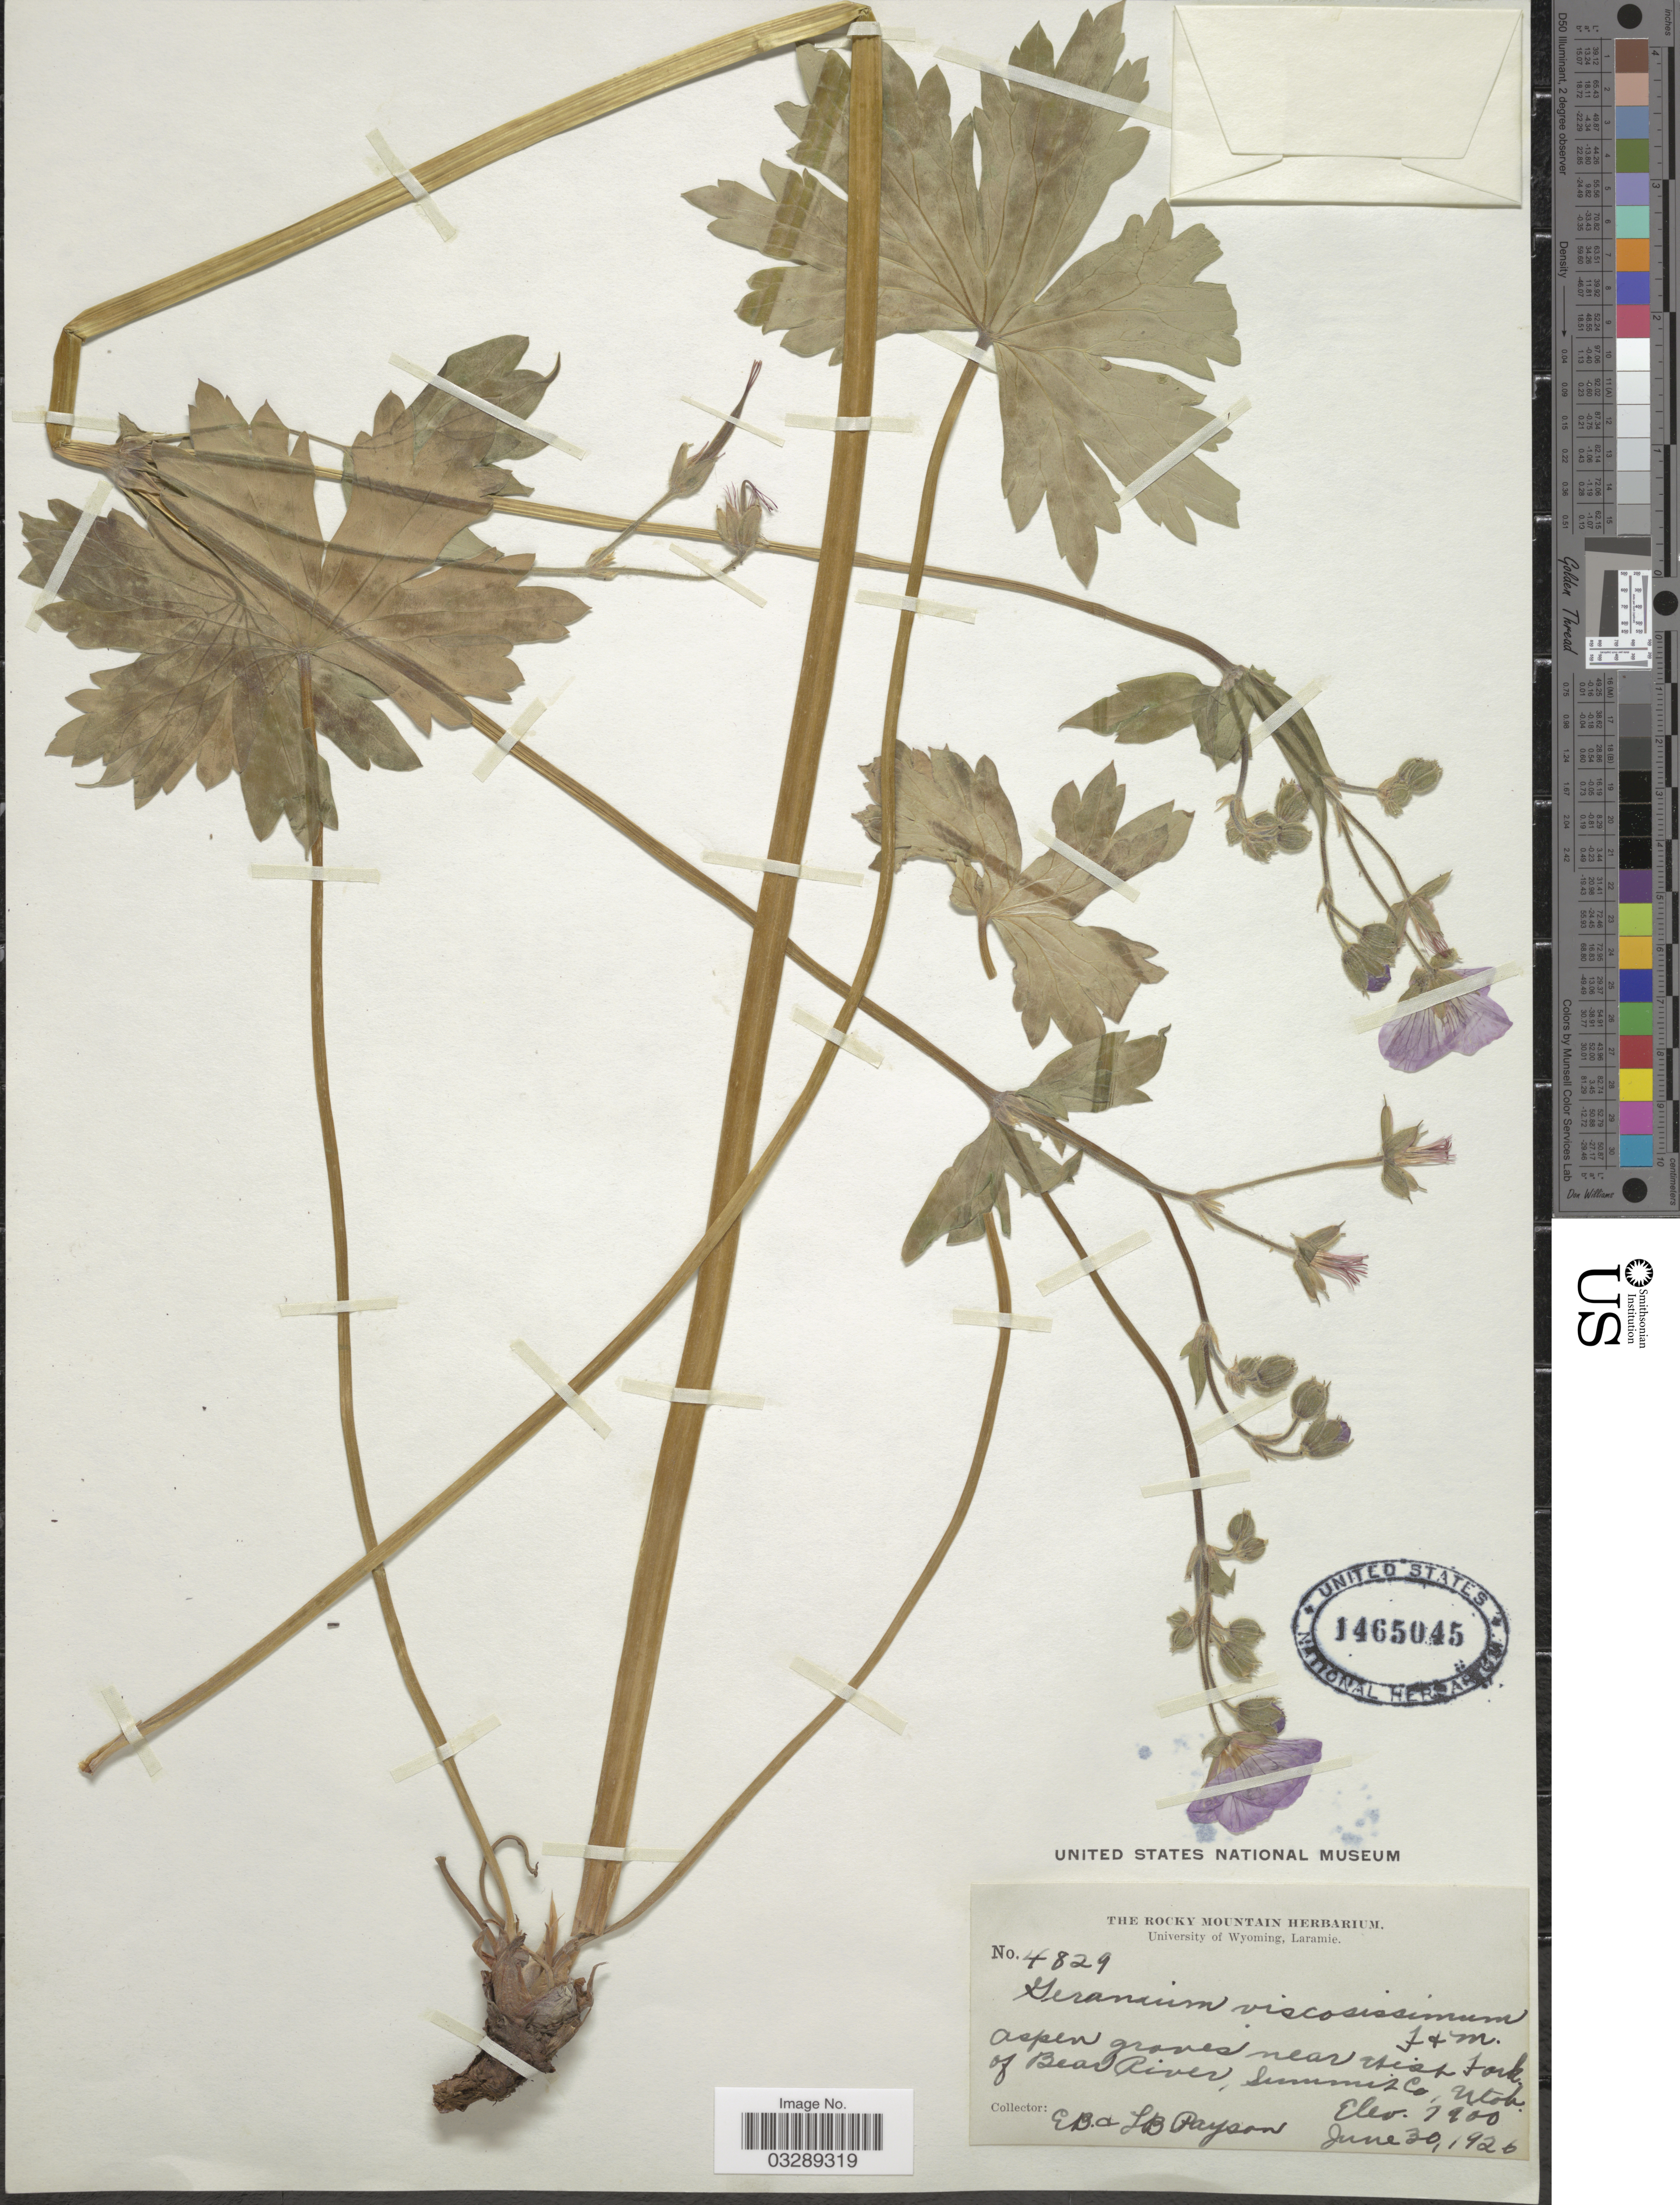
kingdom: Plantae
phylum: Tracheophyta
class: Magnoliopsida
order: Geraniales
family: Geraniaceae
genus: Geranium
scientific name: Geranium viscosissimum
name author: Fisch. & C.A. Mey.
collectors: E. B. Payson & L. Payson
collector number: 4829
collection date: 1926-06-30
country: United States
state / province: Utah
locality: Aspen groves near West Fork of Beaver River, Summit Co.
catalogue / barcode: US 1465045